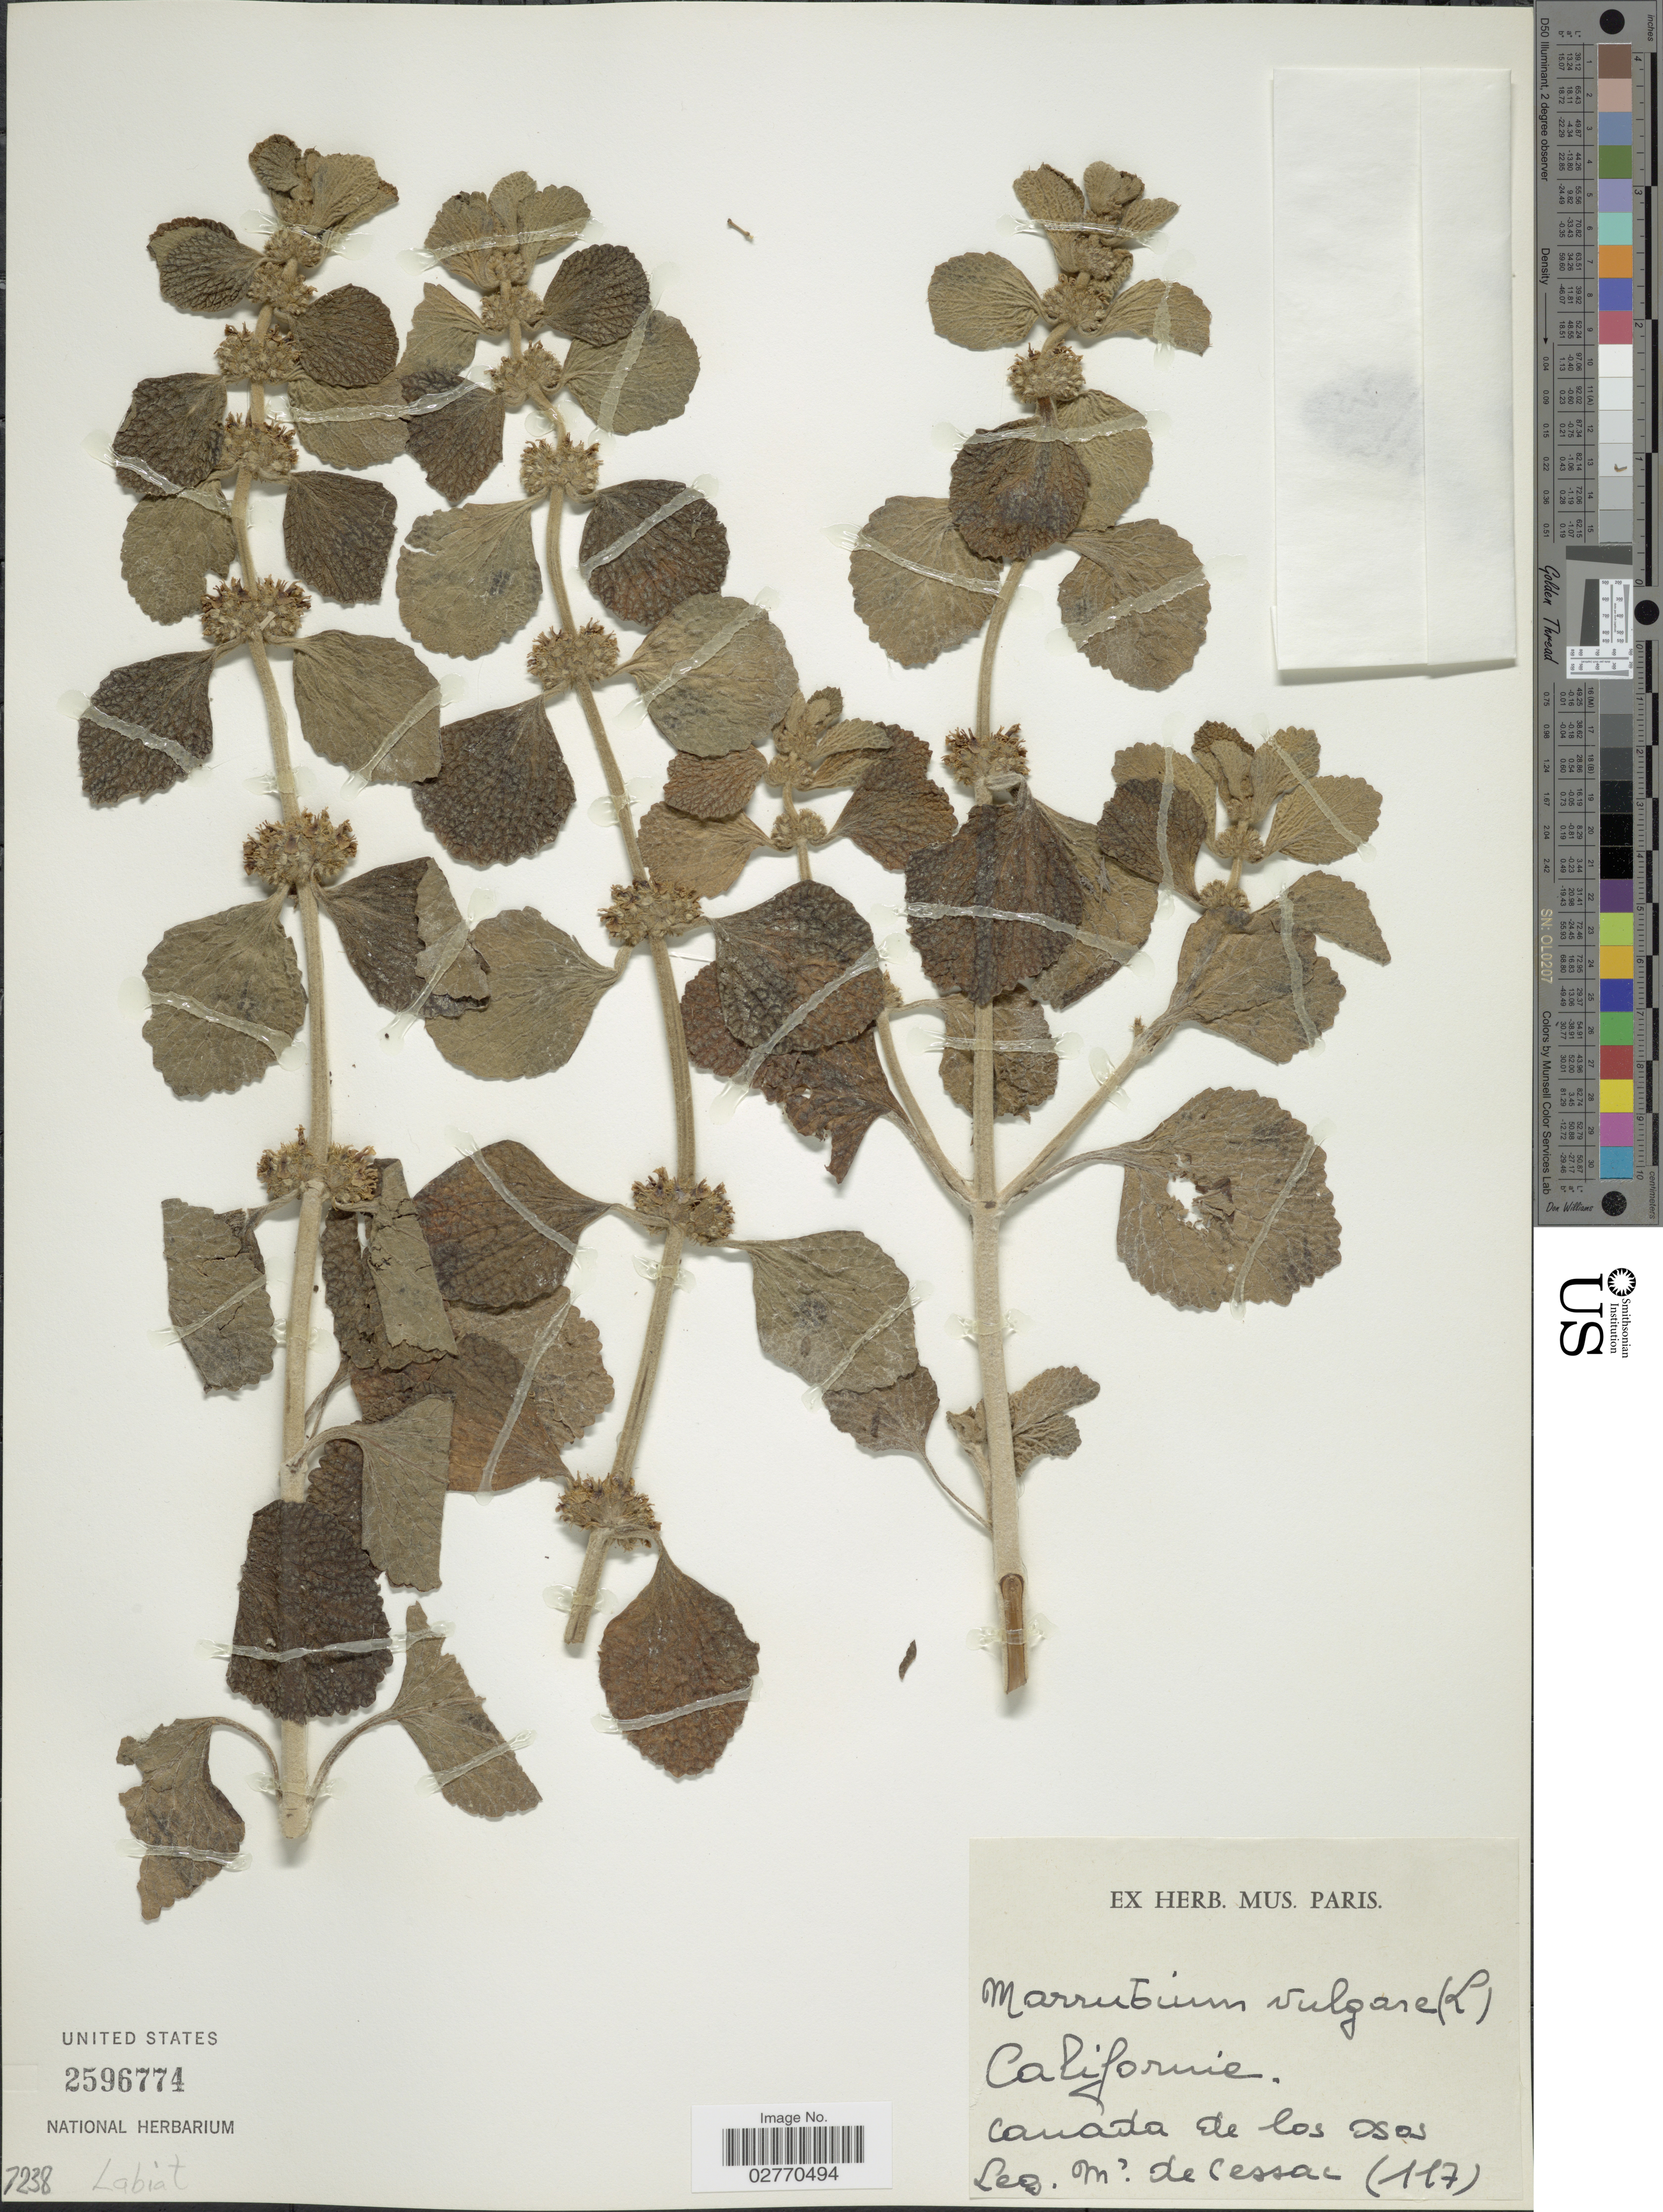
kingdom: Plantae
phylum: Tracheophyta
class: Magnoliopsida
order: Lamiales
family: Lamiaceae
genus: Marrubium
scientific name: Marrubium vulgare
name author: L.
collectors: M. de Cessac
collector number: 117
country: United States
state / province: California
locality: Canada de los Osos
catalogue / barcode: US 2596774